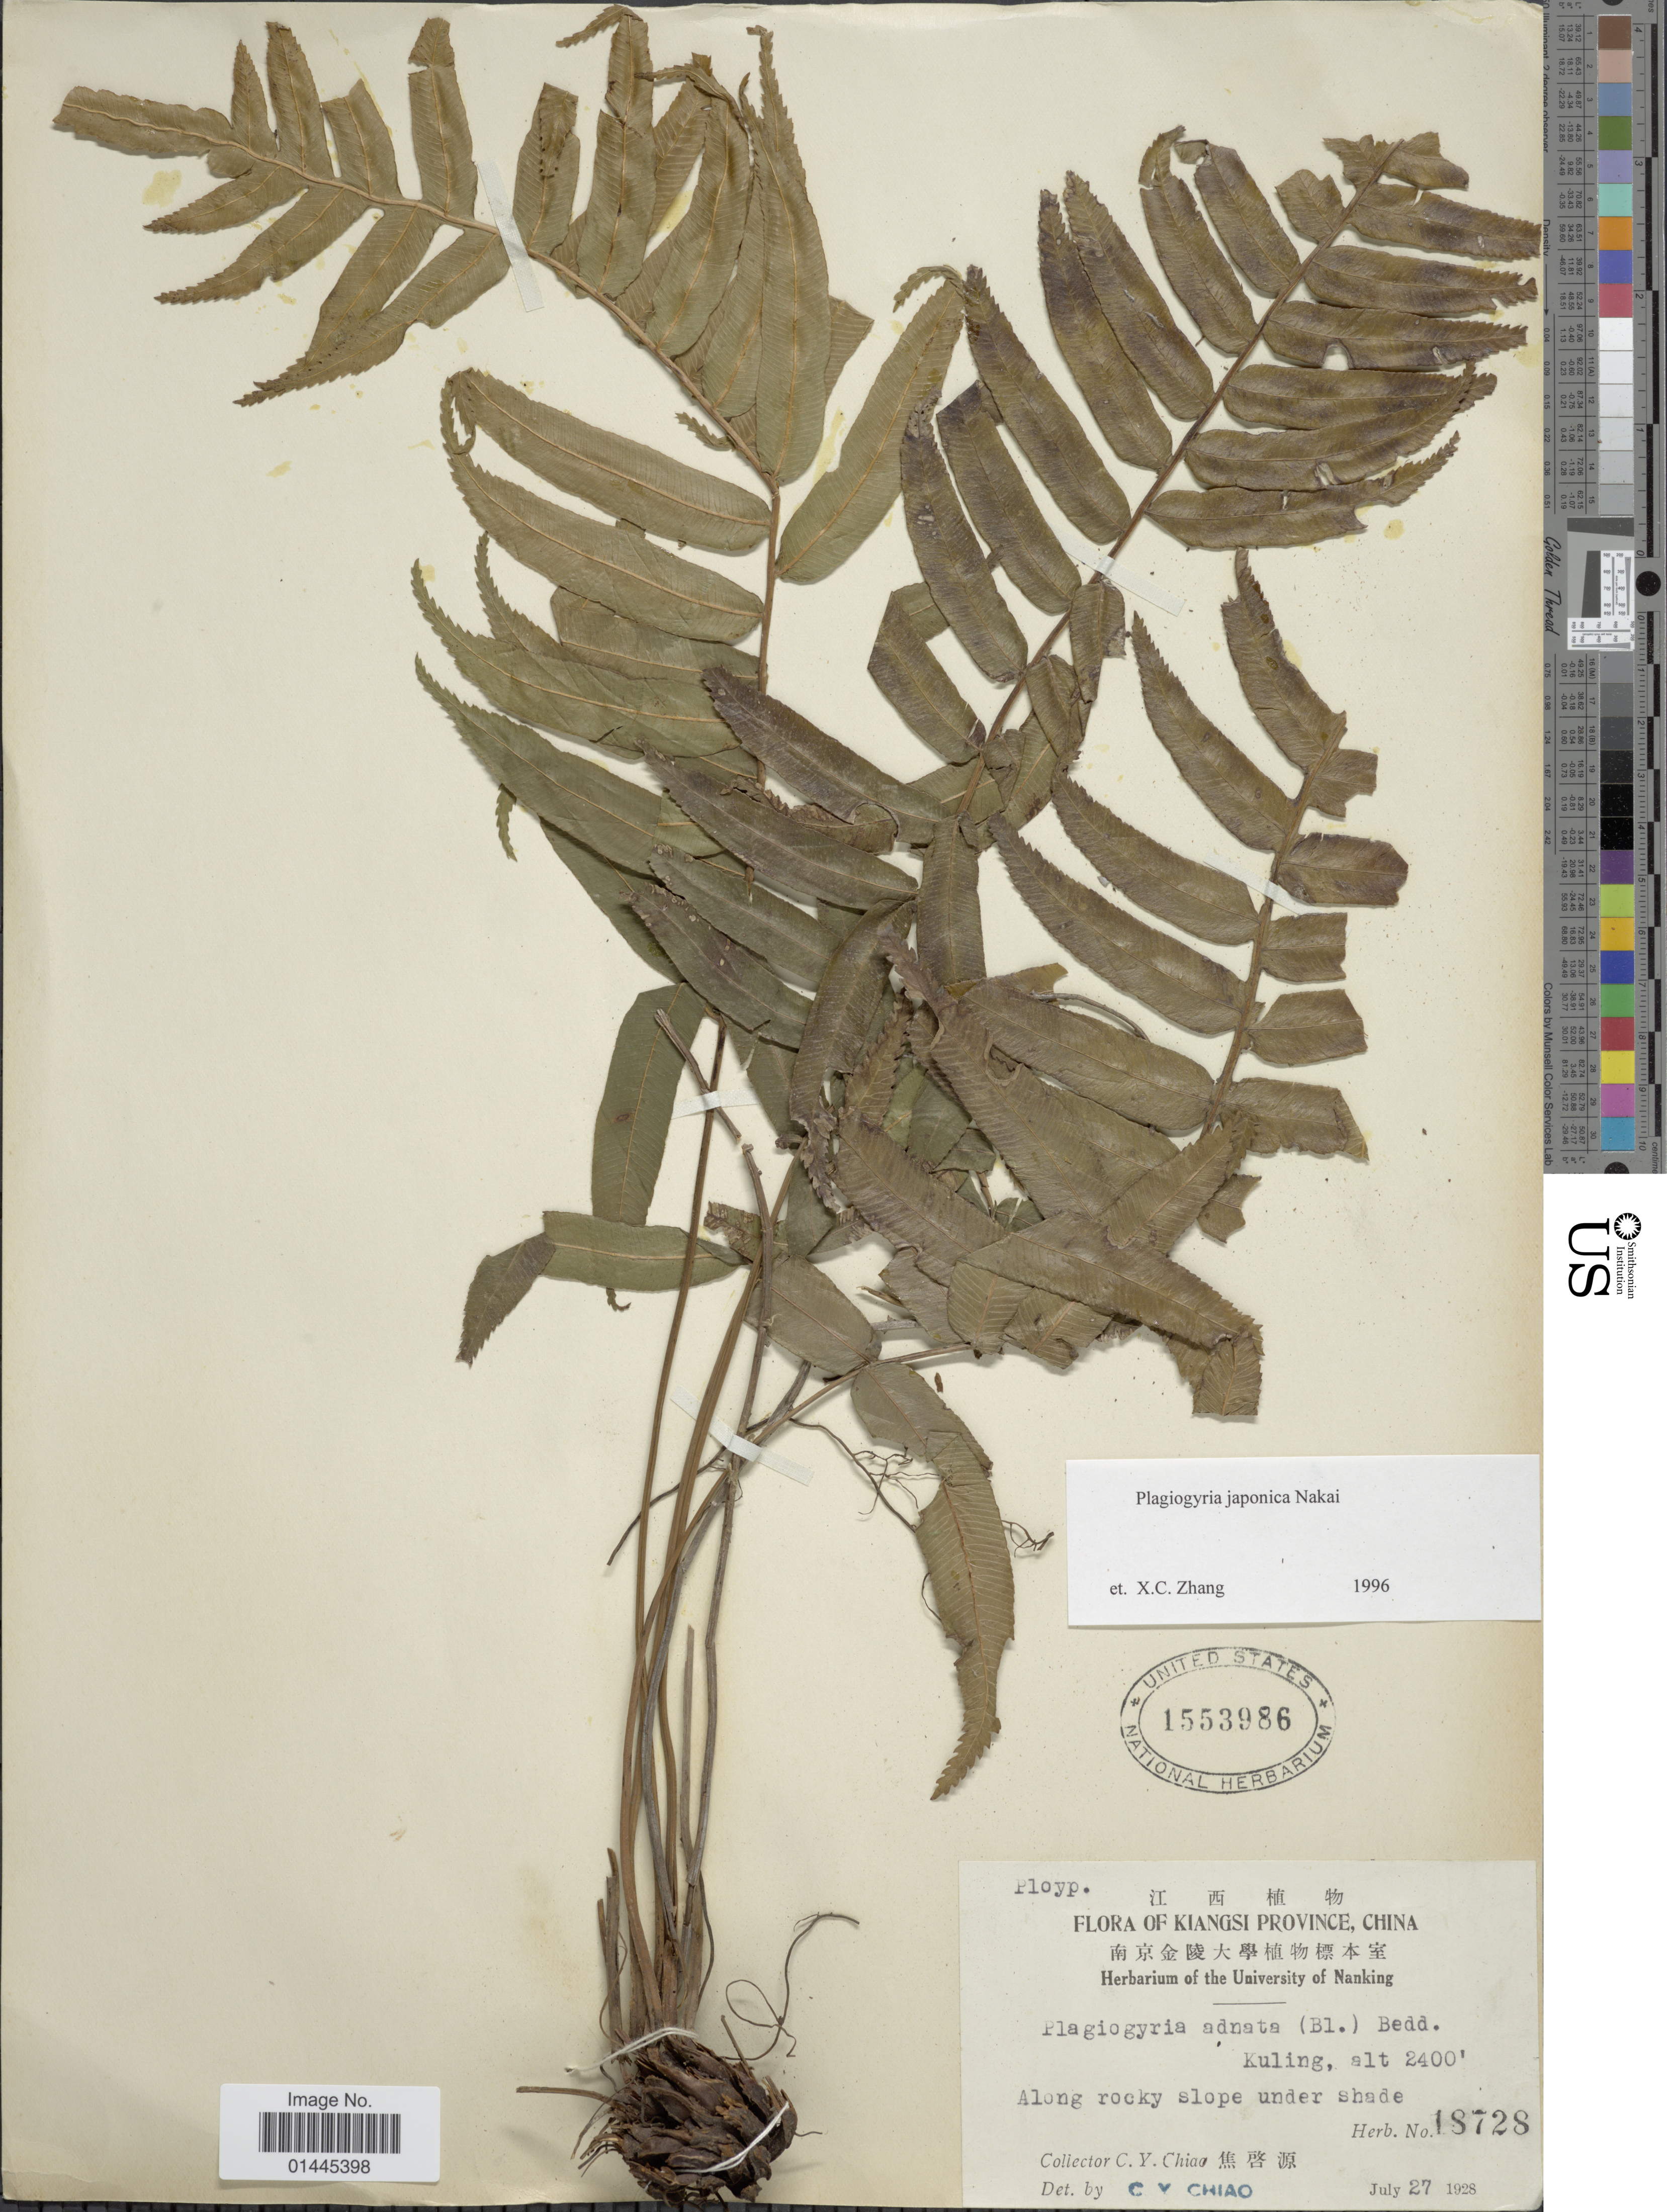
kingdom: Plantae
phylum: Tracheophyta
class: Polypodiopsida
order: Cyatheales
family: Plagiogyriaceae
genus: Plagiogyria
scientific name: Plagiogyria japonica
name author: Nakai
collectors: C. Y. Chiao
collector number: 18728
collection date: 1928-07-27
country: China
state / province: Jiangxi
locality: Kiangsi Province, Kuling, along rocky slope under shade.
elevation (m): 732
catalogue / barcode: US 1553986